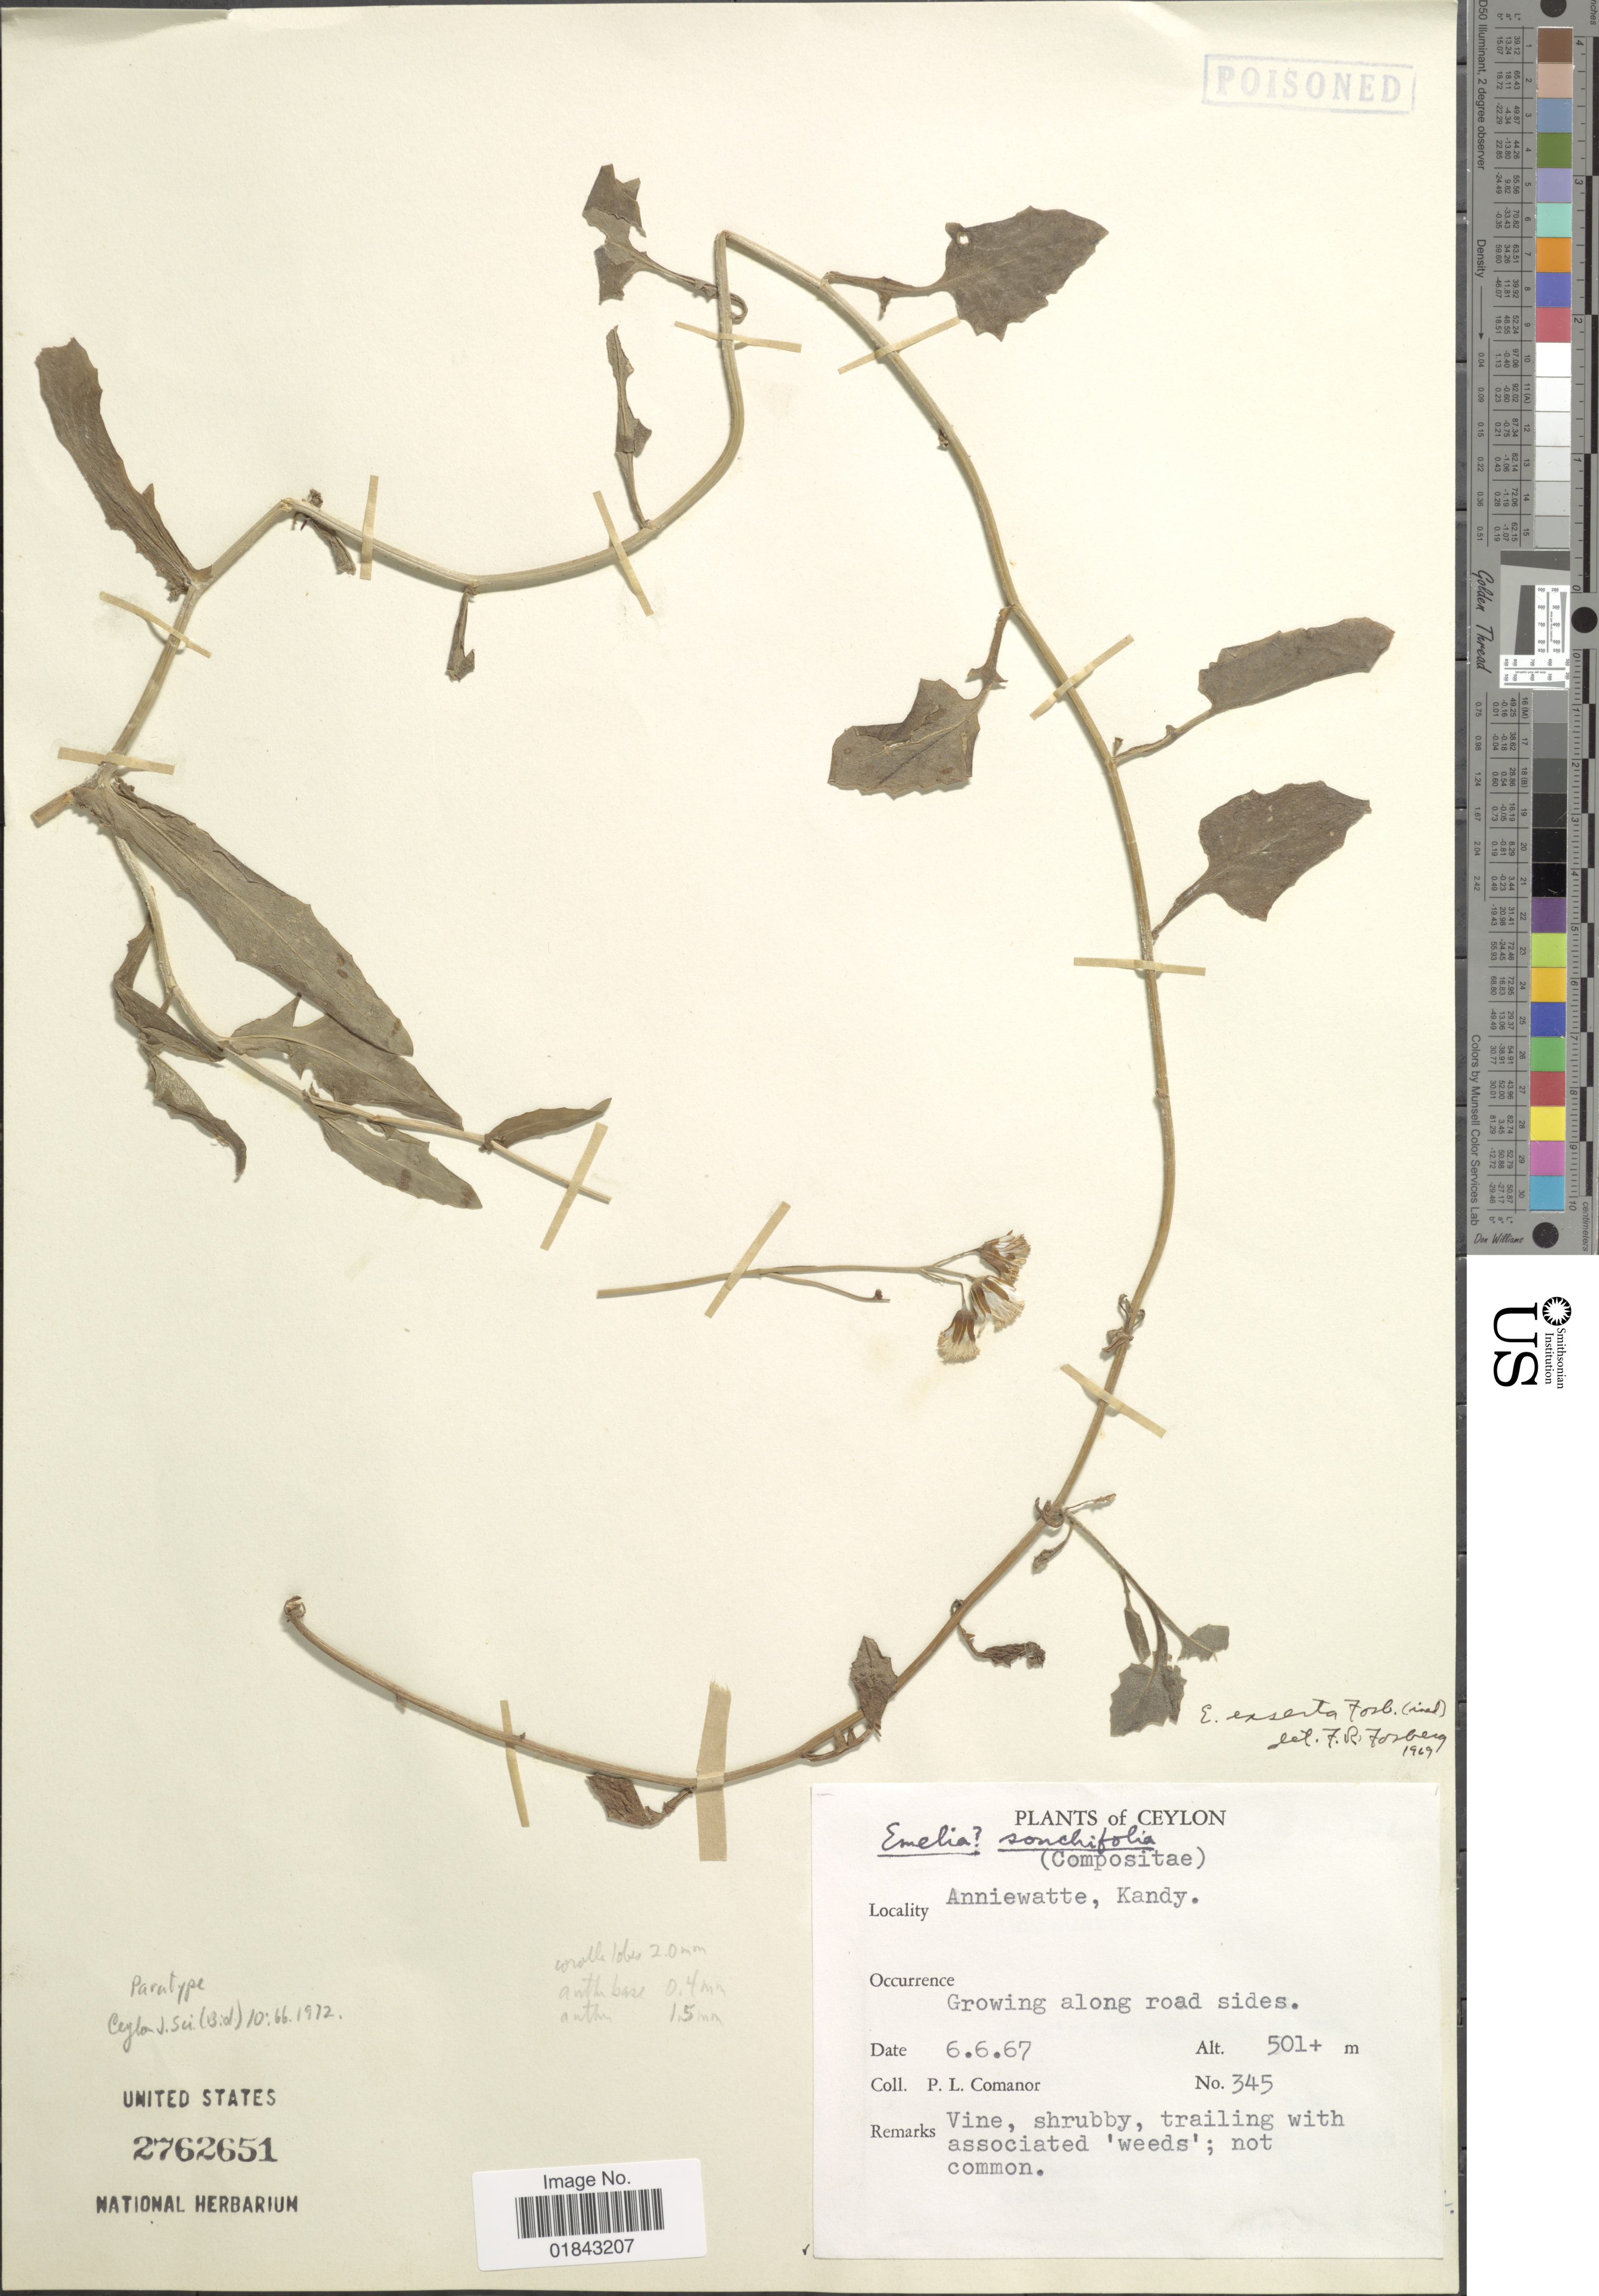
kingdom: Plantae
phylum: Tracheophyta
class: Magnoliopsida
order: Asterales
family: Asteraceae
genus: Emilia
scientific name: Emilia exserta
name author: Fosberg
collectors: P. Comanor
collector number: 345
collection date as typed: Transcribed d/m/y: 6/6/67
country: Sri Lanka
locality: Ceylon, growing along road sides, vine, shrubby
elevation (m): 501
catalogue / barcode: US 2762651